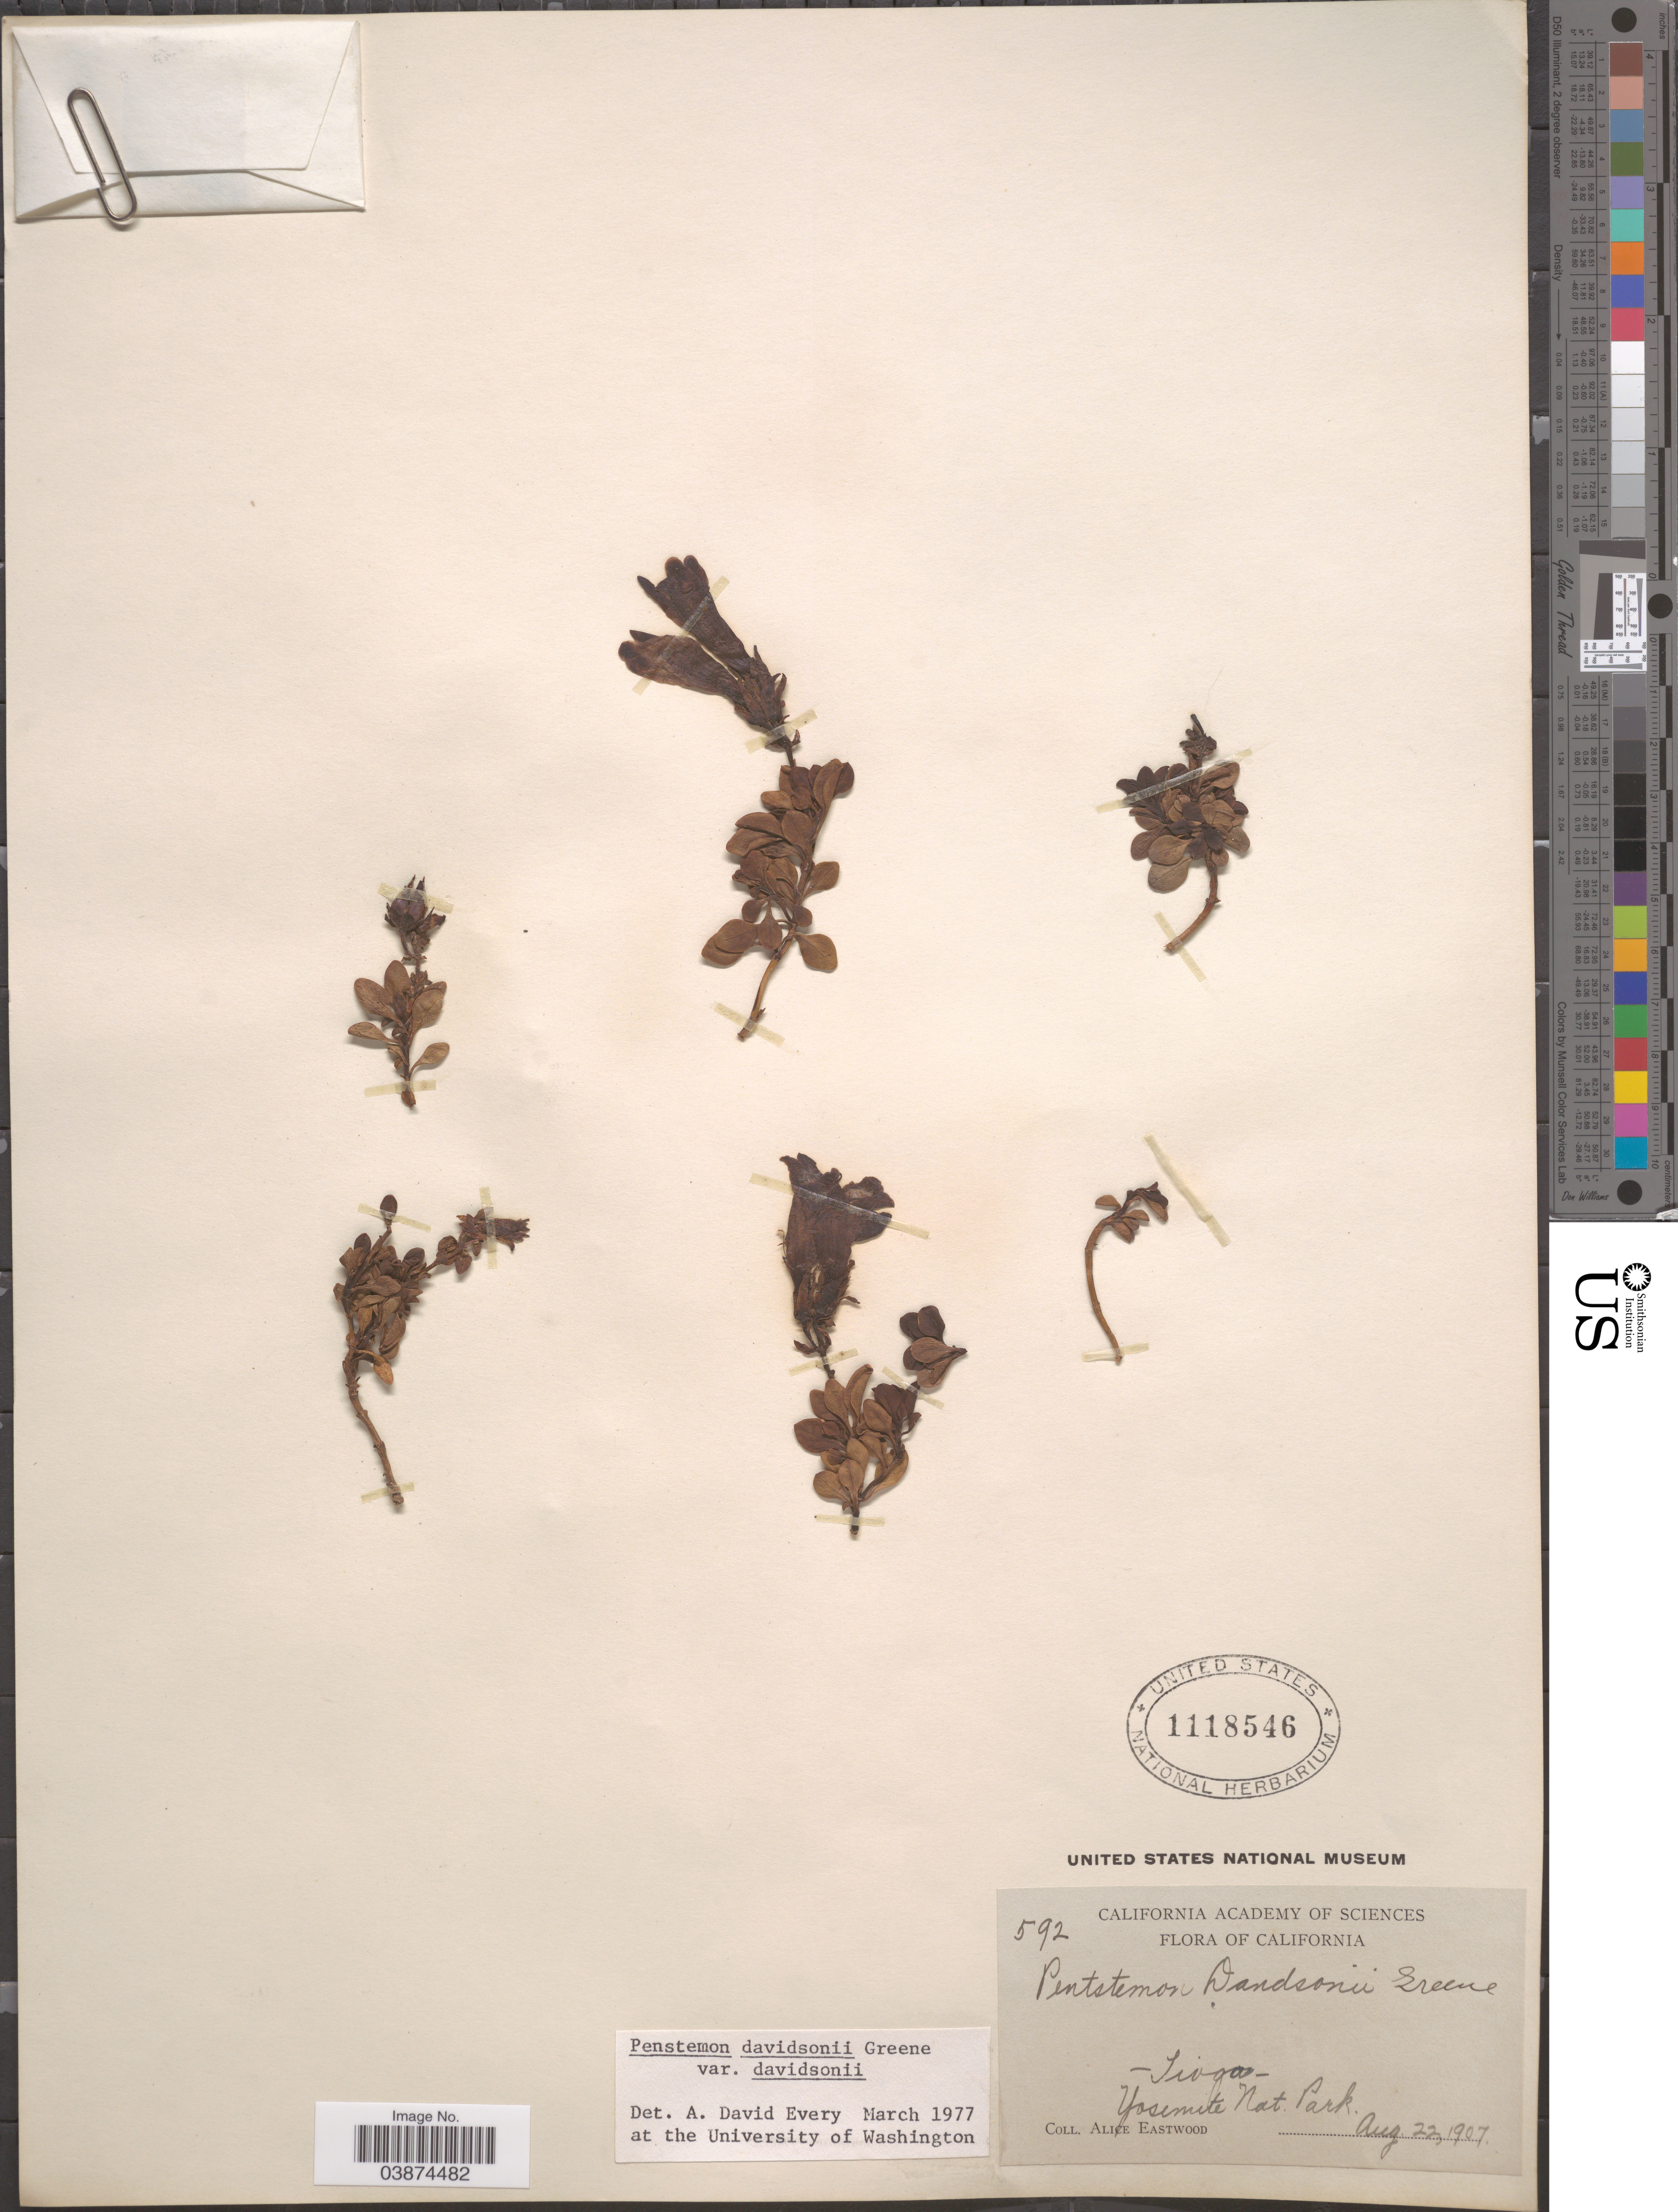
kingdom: Plantae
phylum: Tracheophyta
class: Magnoliopsida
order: Lamiales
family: Plantaginaceae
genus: Penstemon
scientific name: Penstemon davidsonii var. davidsonii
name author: Greene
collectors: A. Eastwood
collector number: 592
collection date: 1907-08-22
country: United States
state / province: California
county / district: Mariposa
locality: Tiago. Yosemite Nat. Park.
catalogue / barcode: US 1118546